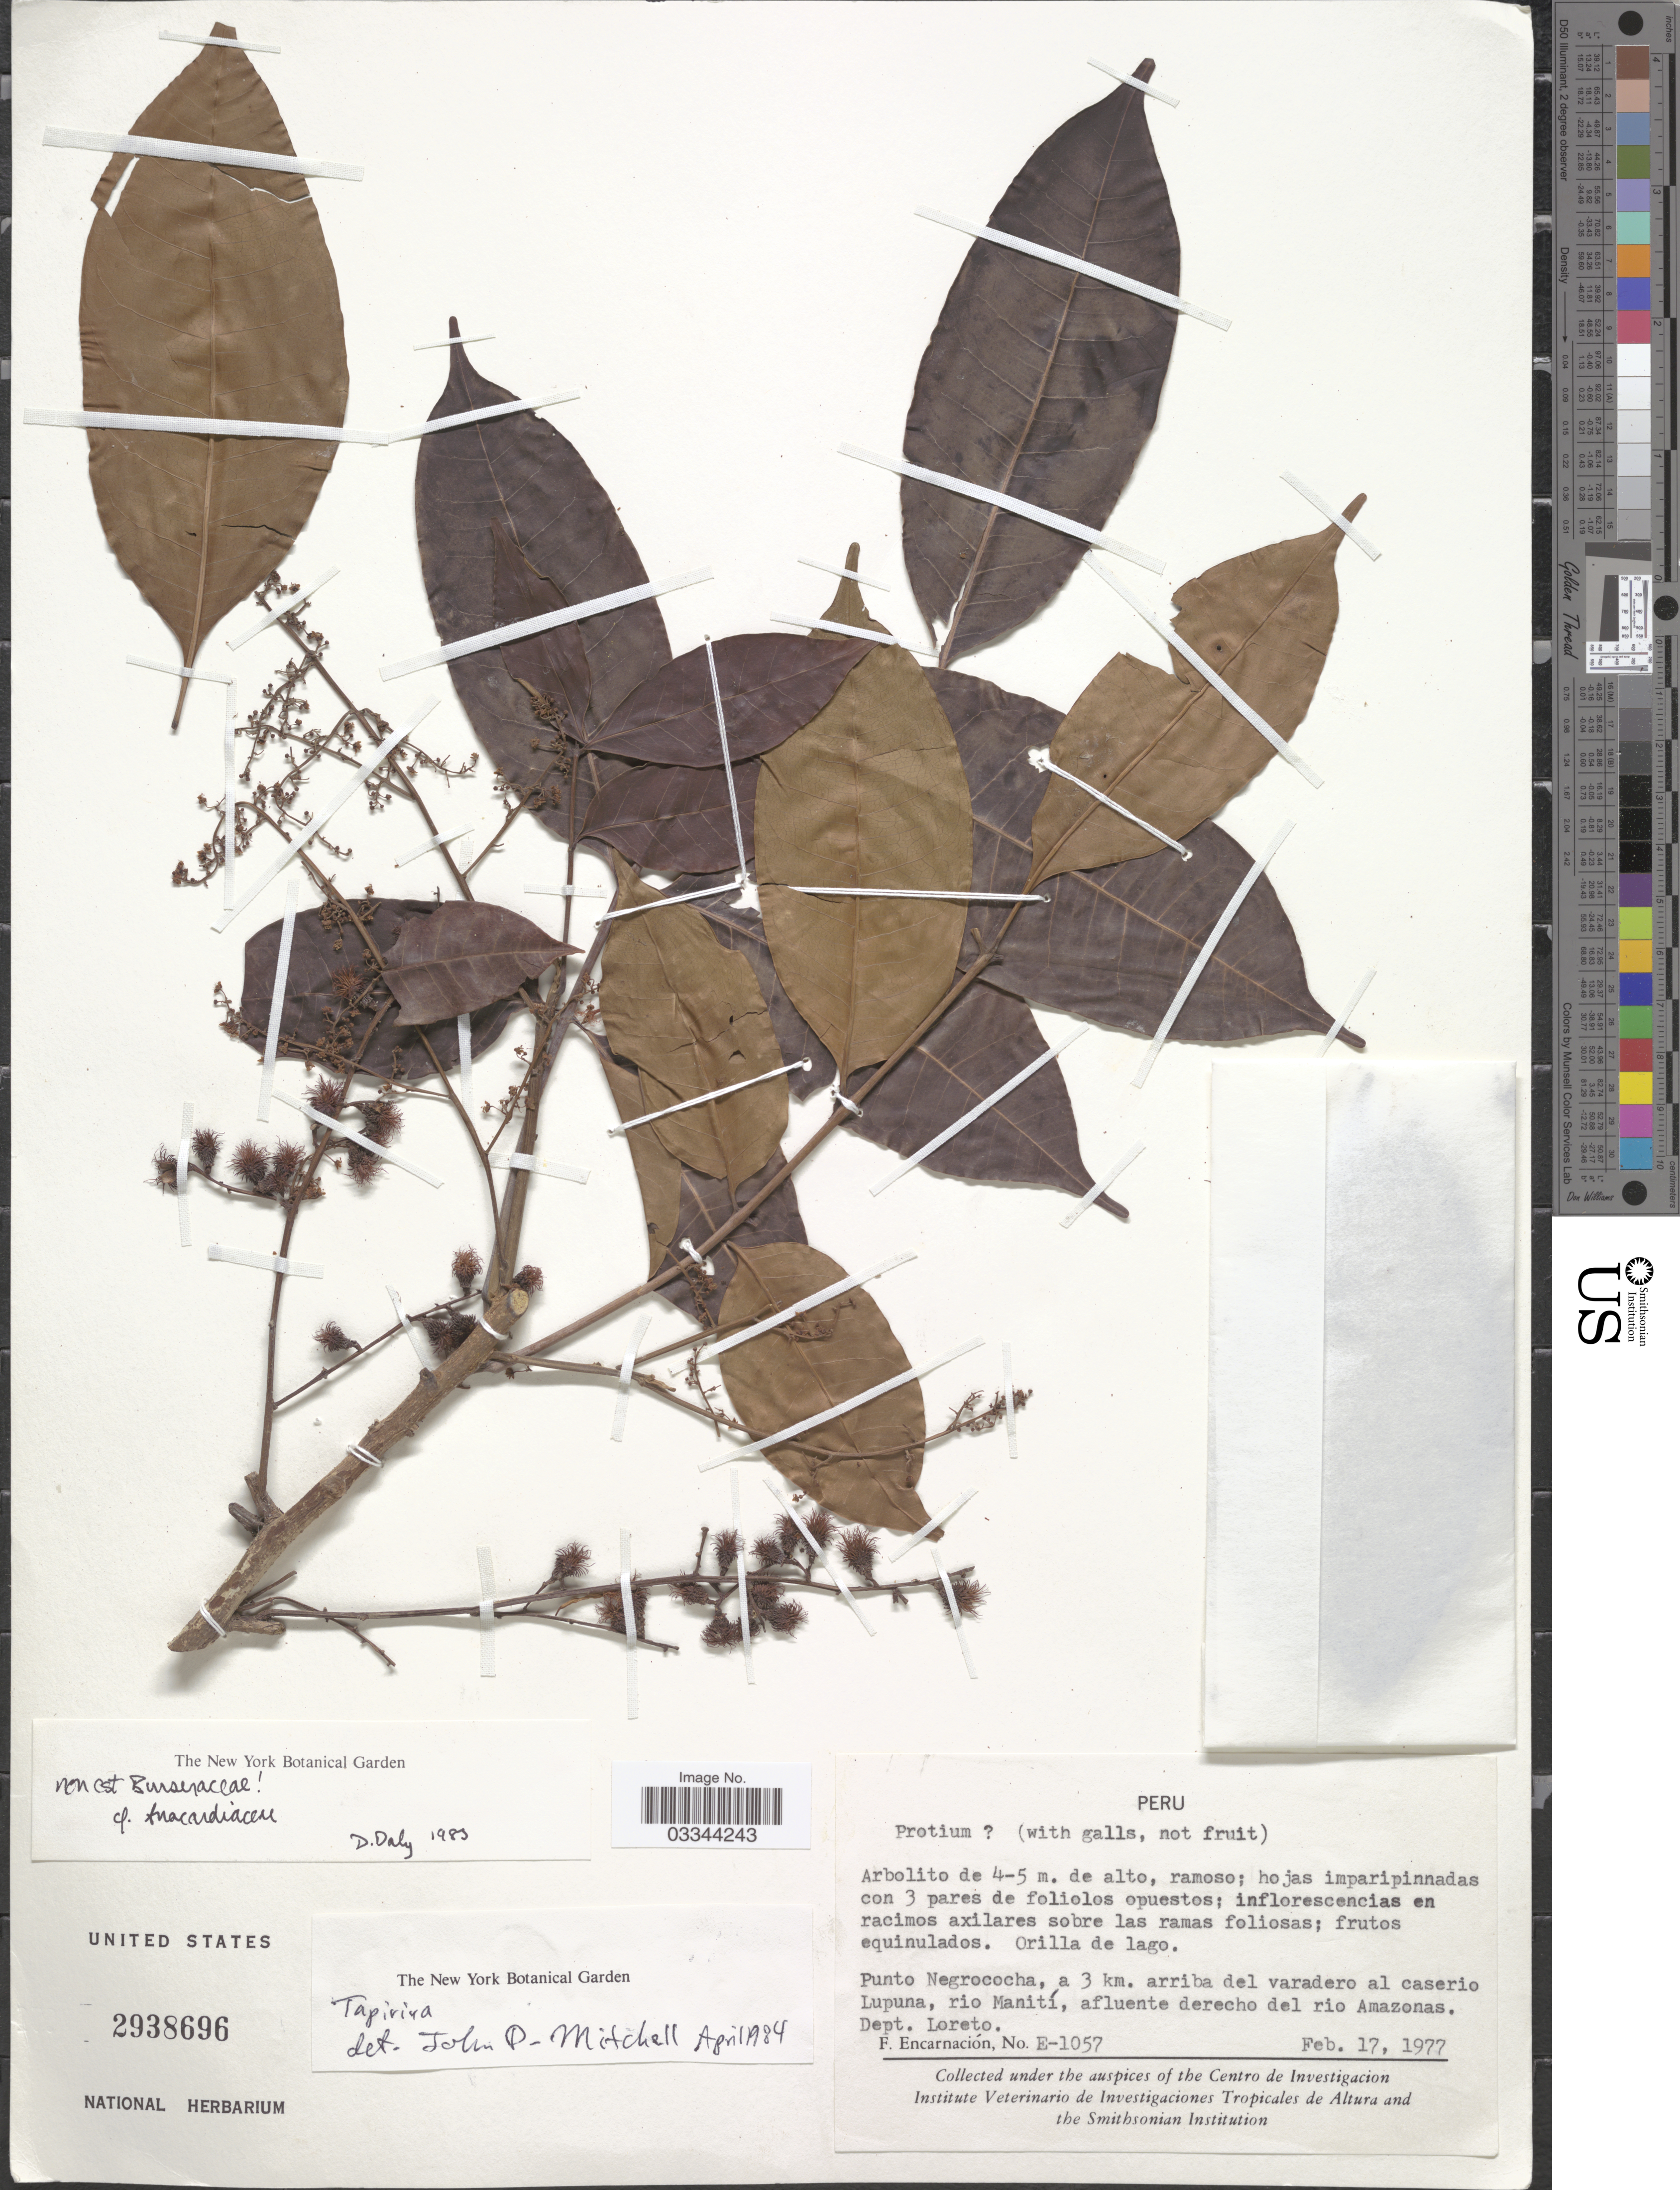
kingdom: Plantae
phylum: Tracheophyta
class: Magnoliopsida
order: Sapindales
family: Anacardiaceae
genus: Tapirira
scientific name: Tapirira sp.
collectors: F. Encarnación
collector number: E-1057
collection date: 1977-02-17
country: Peru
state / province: Loreto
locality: Punto Negrococha, a 3 km. arriba del varadero al caserio Lupuna, rio Manití, afluente derecho del rio Amazonas. Dept. Loreto.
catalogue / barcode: US 2938696